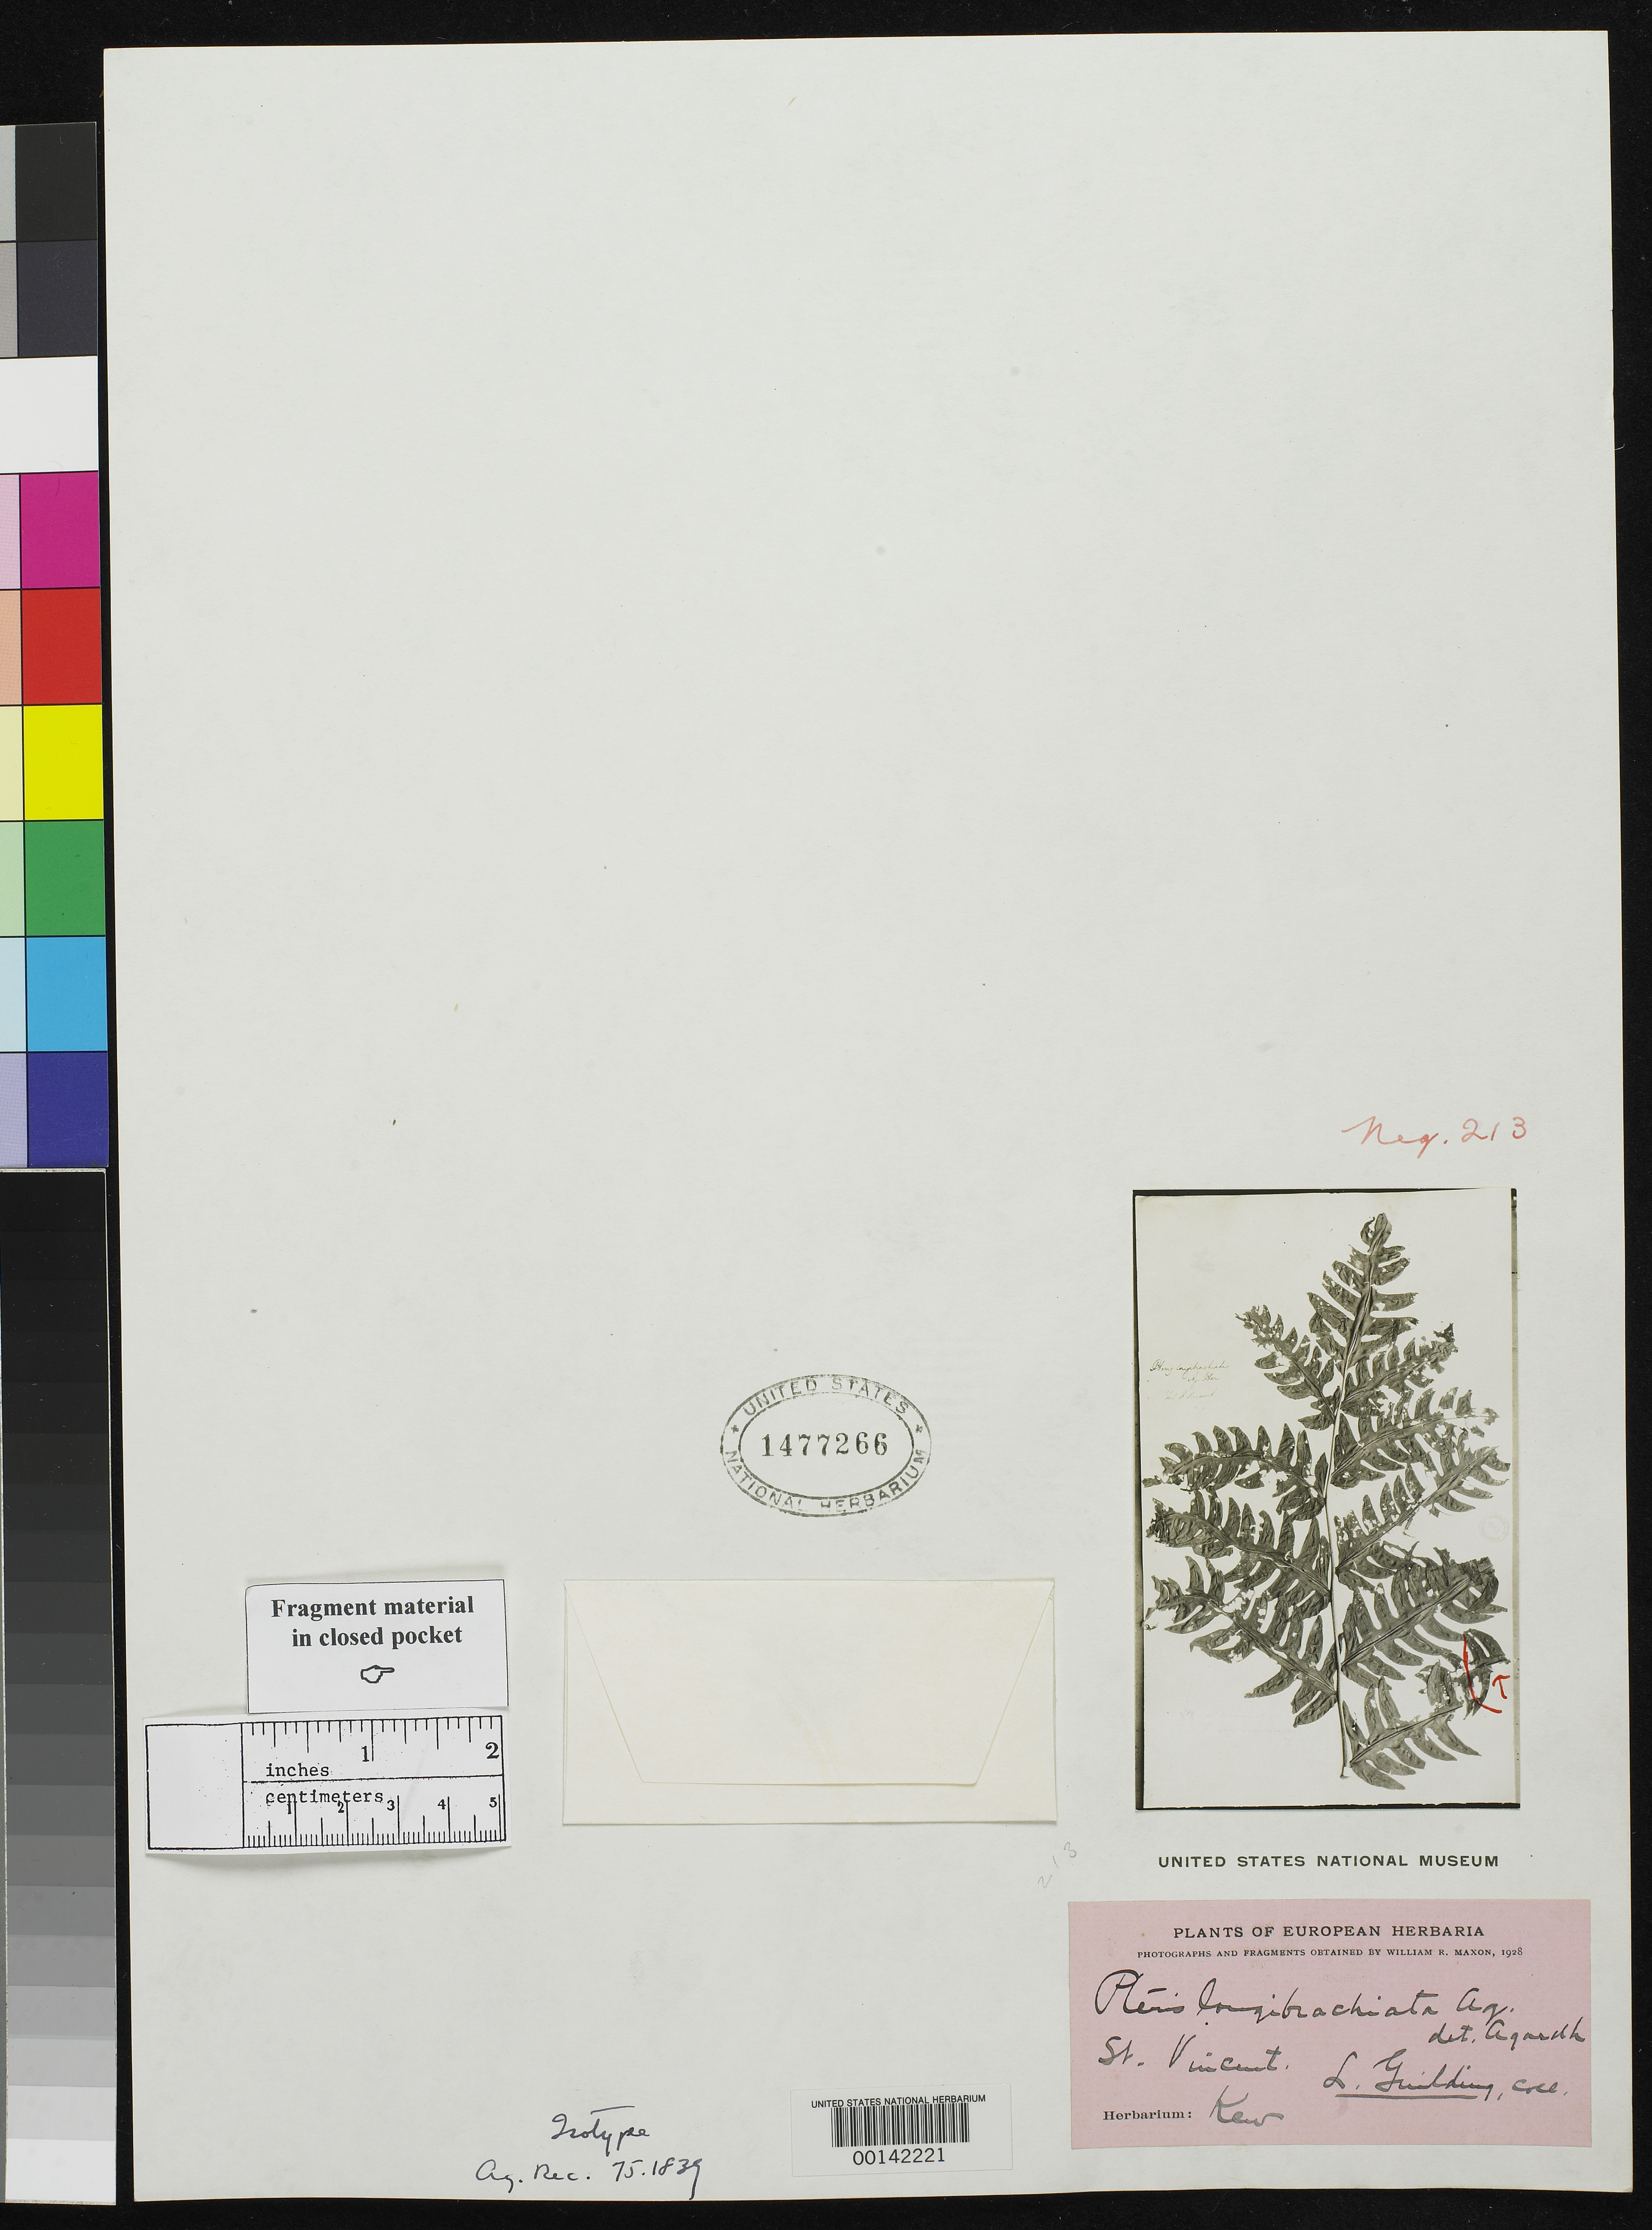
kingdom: Plantae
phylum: Tracheophyta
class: Polypodiopsida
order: Polypodiales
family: Pteridaceae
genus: Pteris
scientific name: Pteris longibrachiata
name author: J. Agardh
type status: Type Collection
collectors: L. Guilding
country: St. Vincent - Grenadines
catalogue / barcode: US 1477266